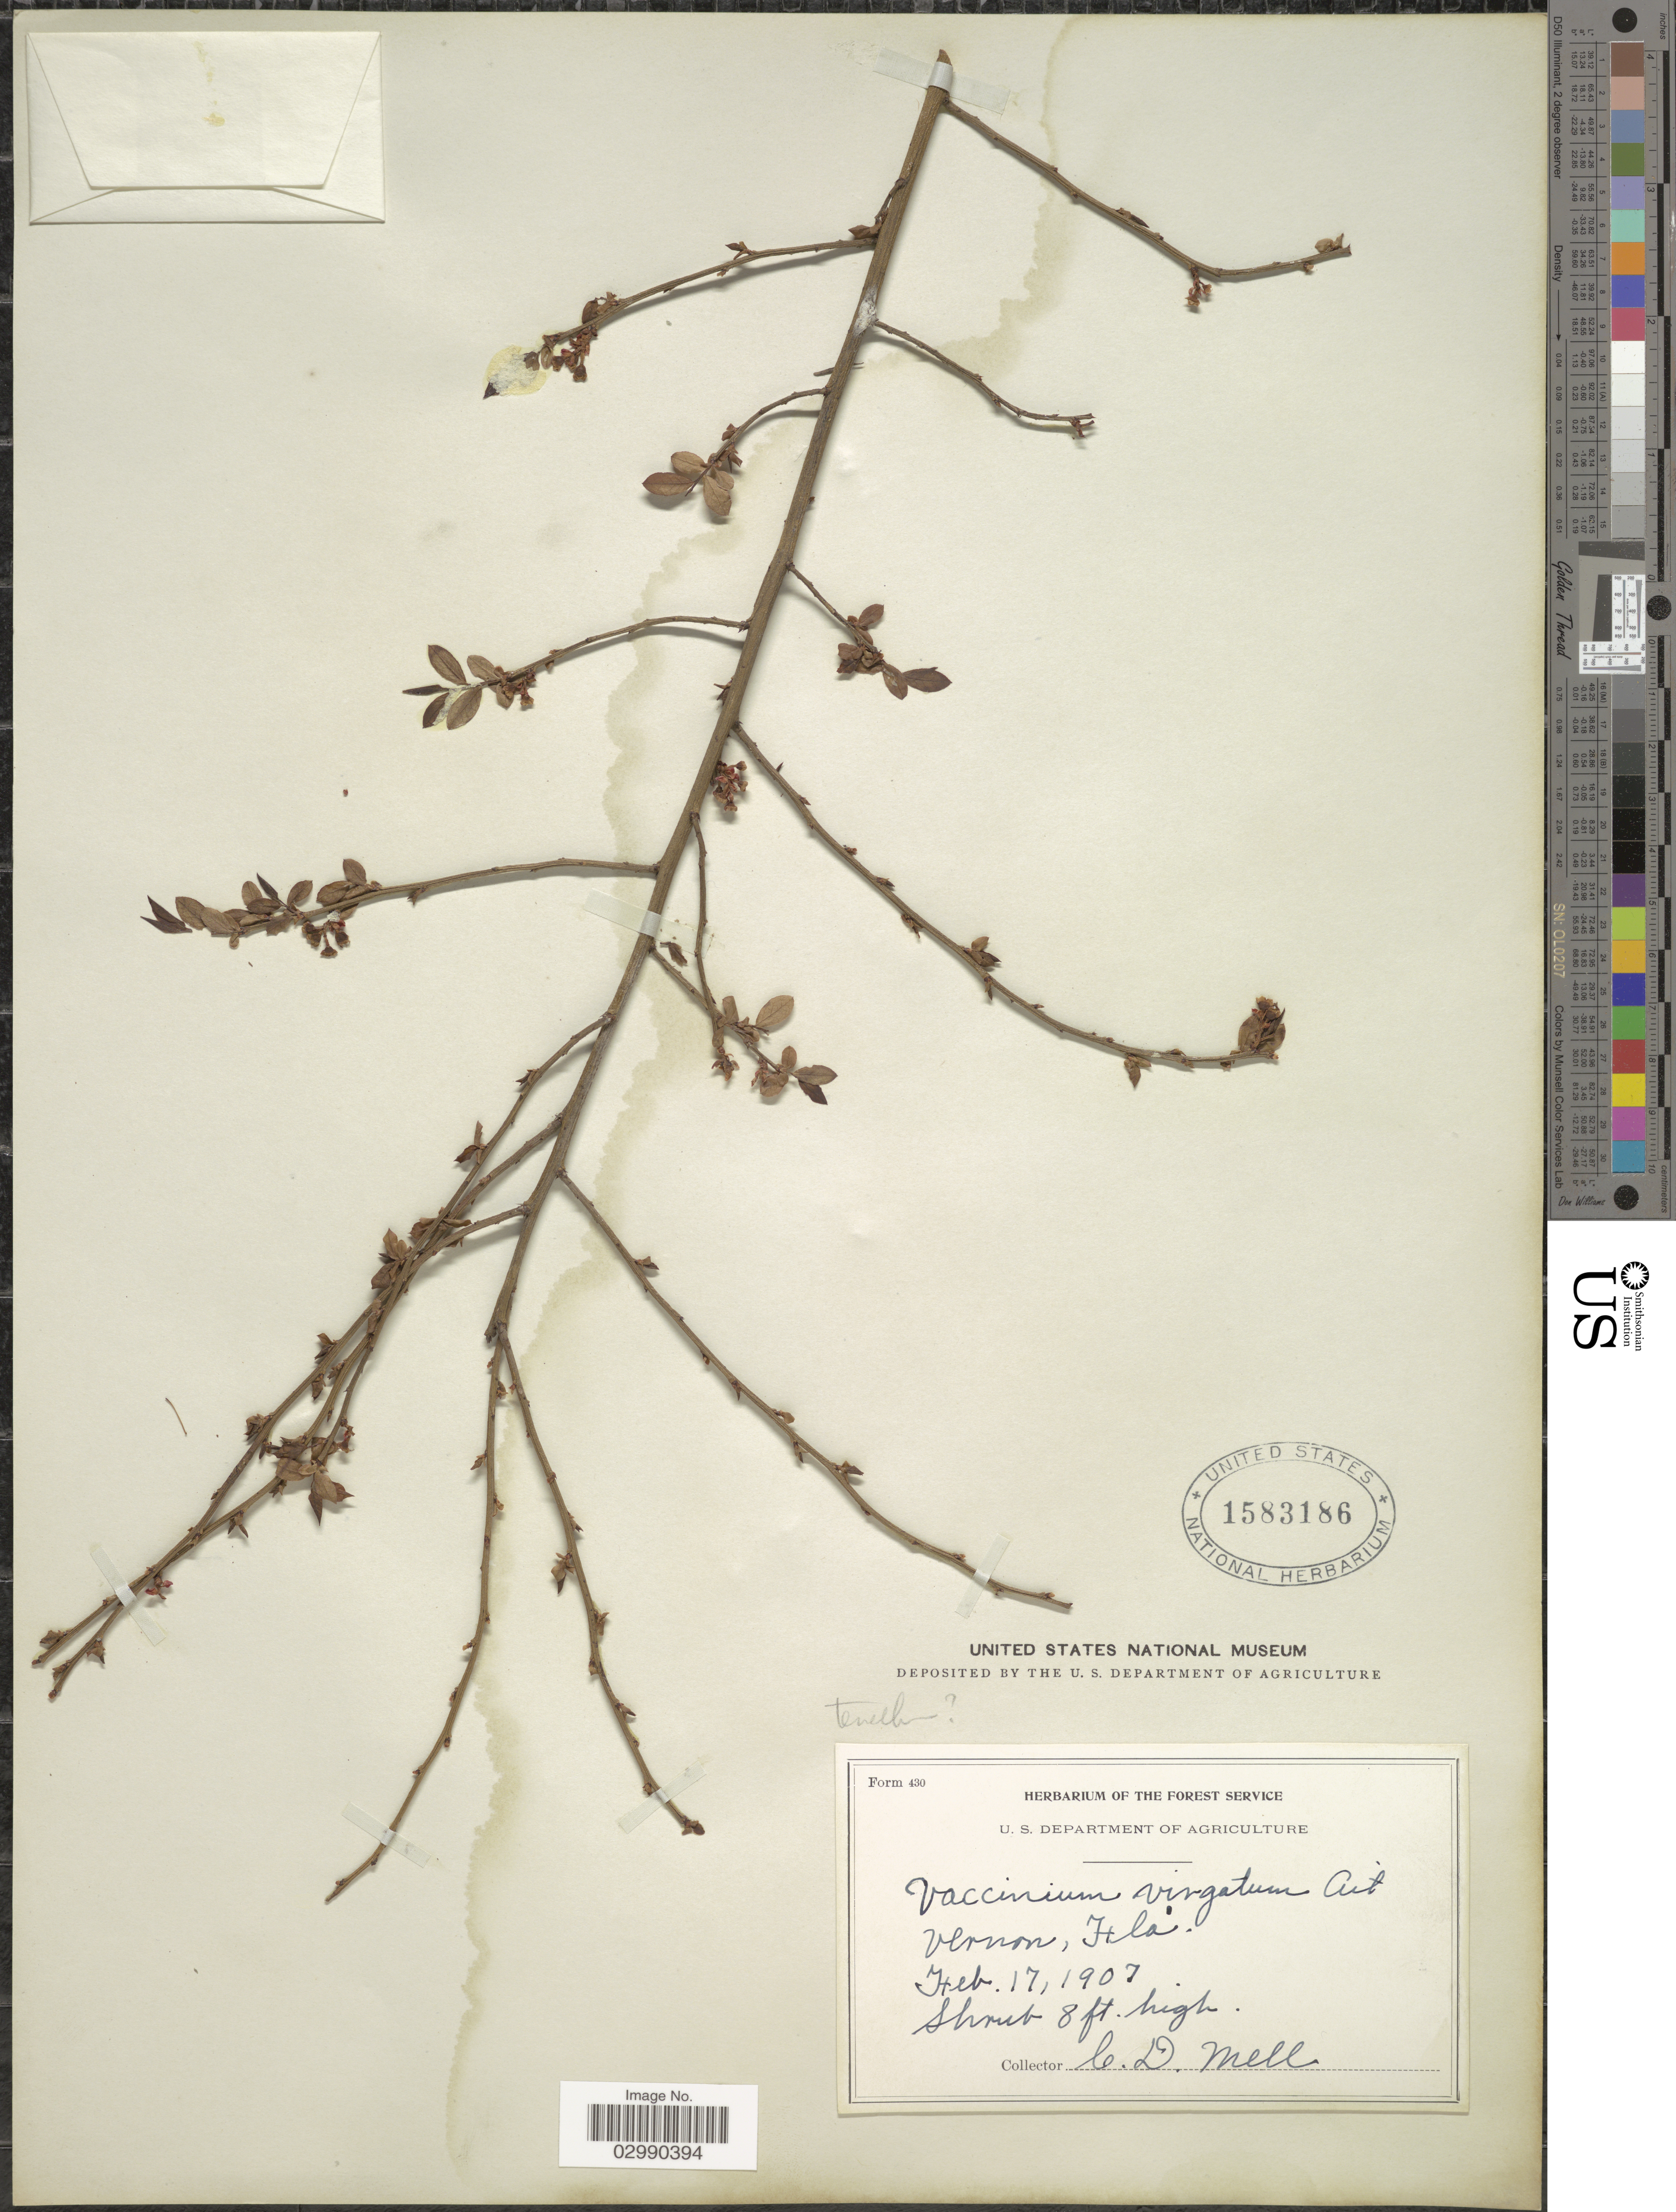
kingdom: Plantae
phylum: Tracheophyta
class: Magnoliopsida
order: Ericales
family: Ericaceae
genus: Vaccinium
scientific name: Vaccinium virgatum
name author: Aiton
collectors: C. D. Mell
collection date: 1907-02-17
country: United States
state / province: Florida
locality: Vernon.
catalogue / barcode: US 1583186